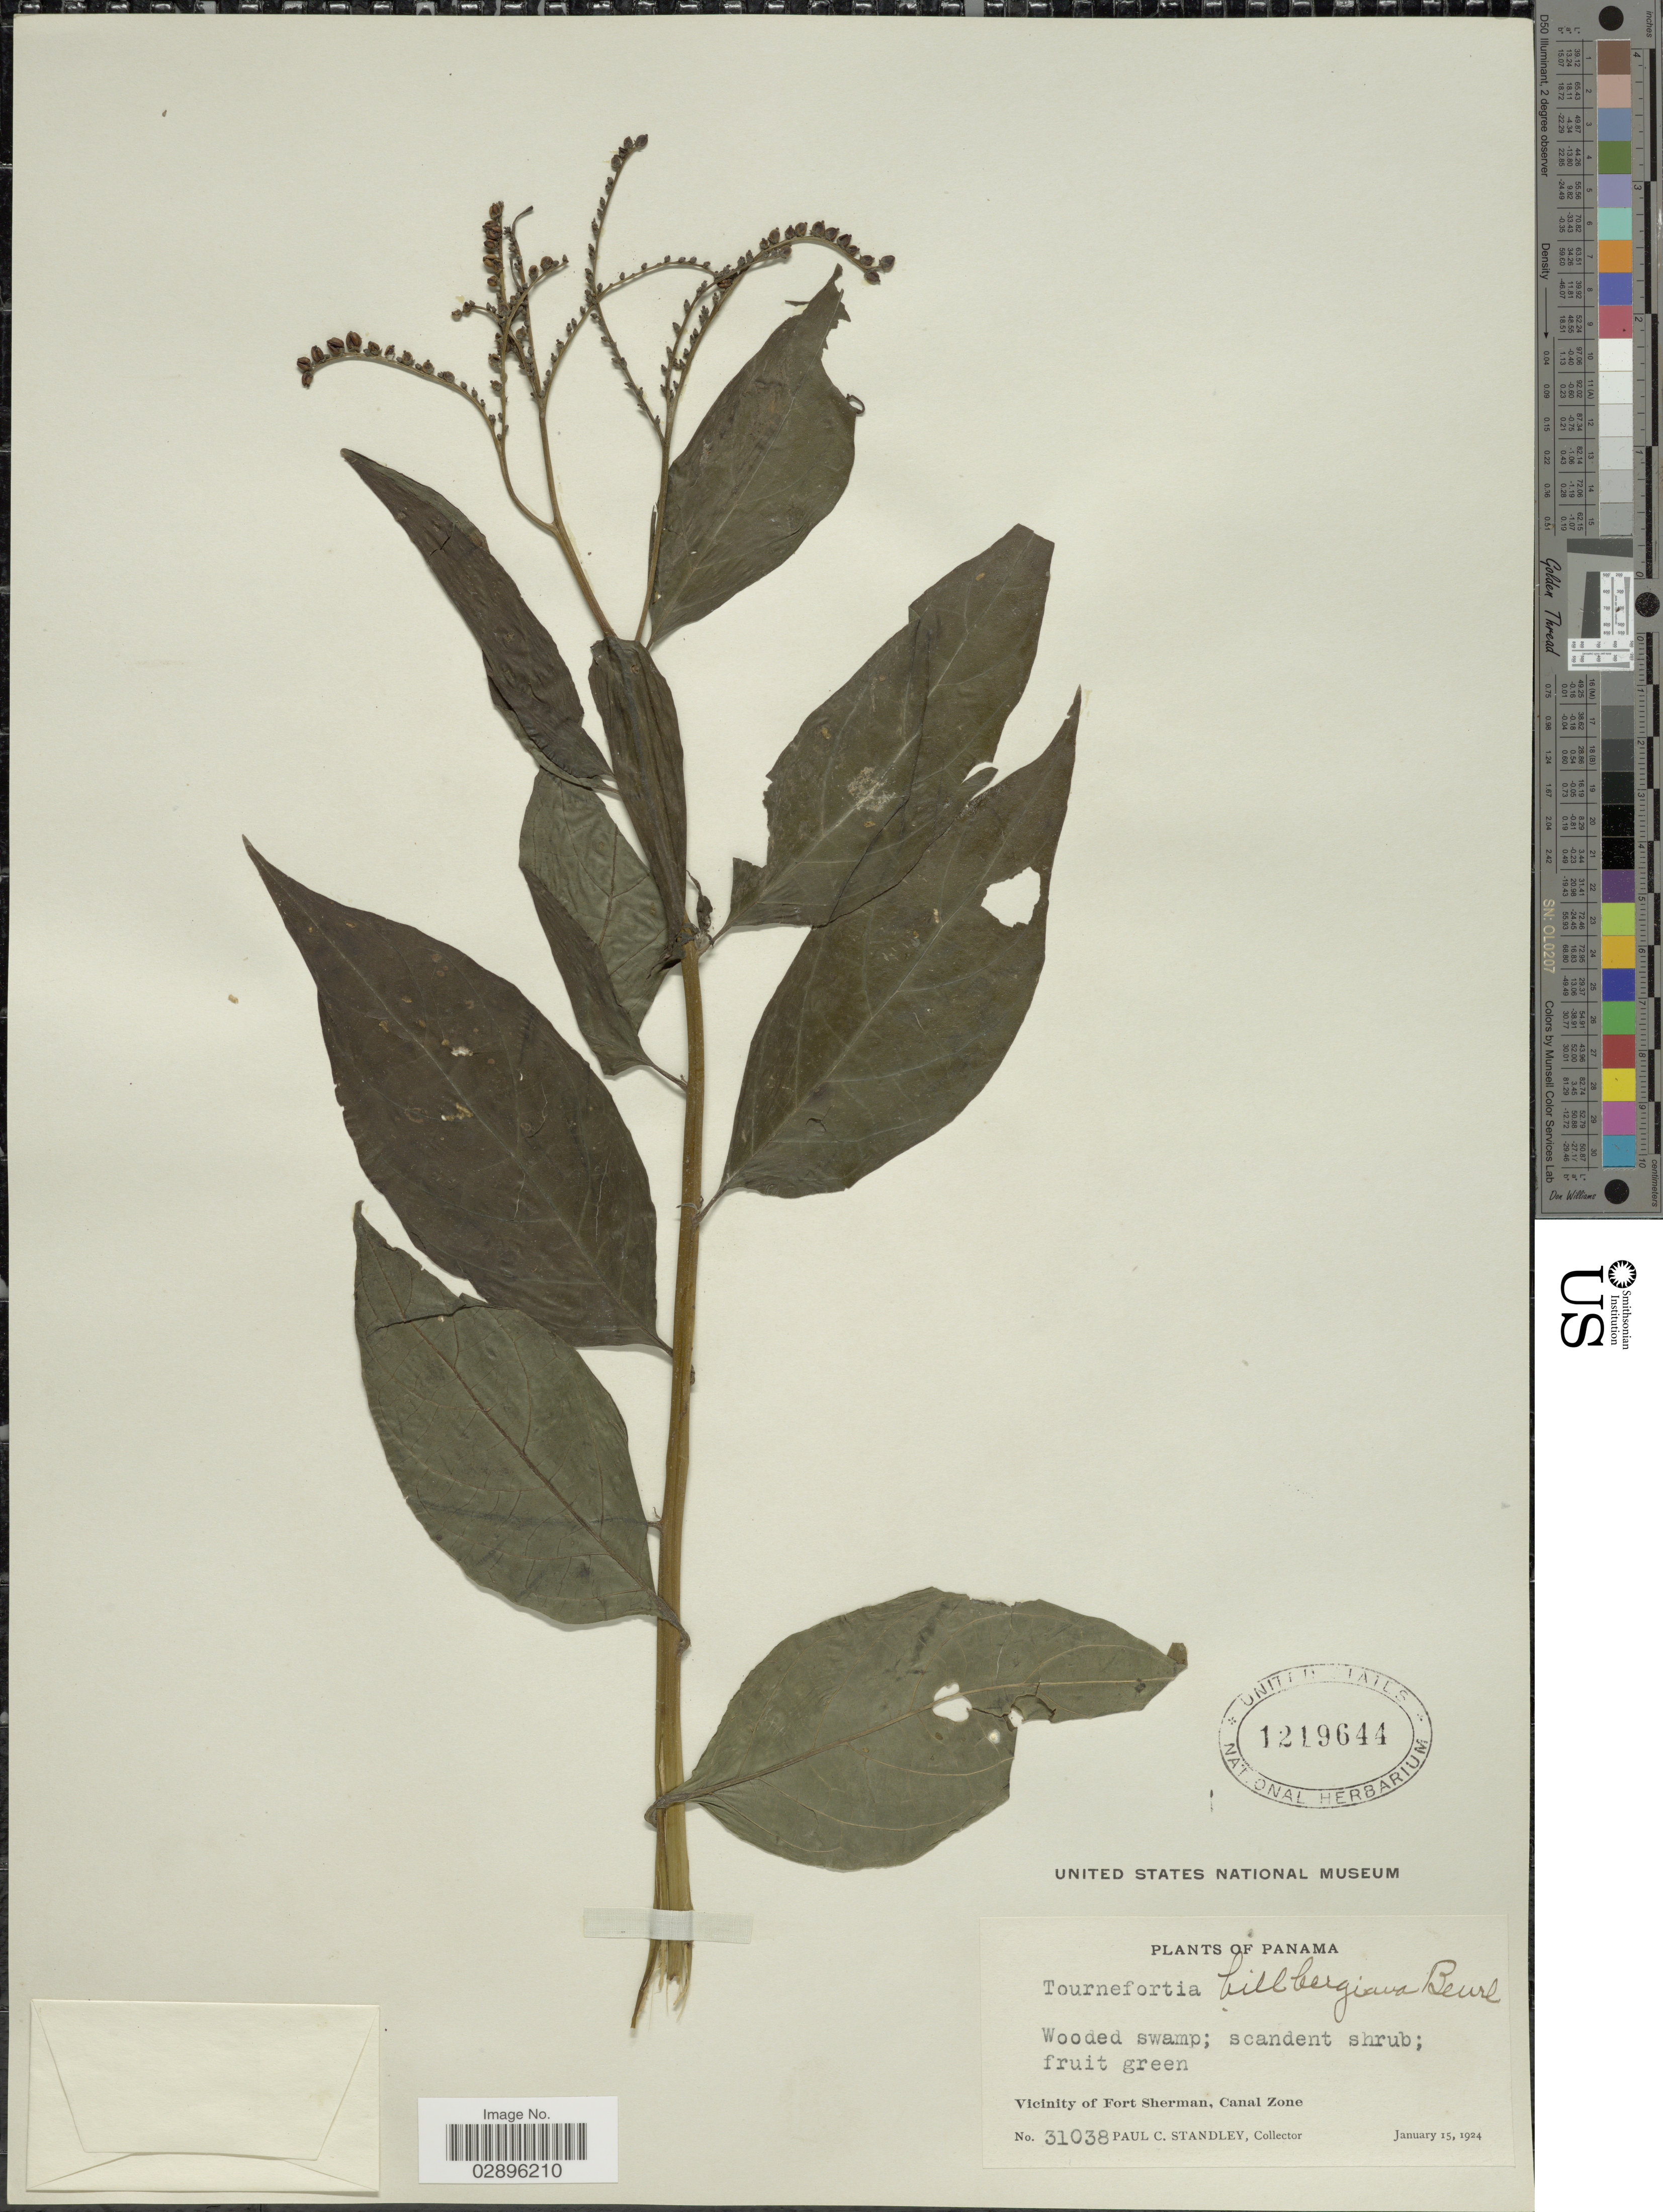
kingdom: Plantae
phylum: Tracheophyta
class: Magnoliopsida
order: Boraginales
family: Heliotropiaceae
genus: Tournefortia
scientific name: Tournefortia angustiflora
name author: Ruiz & Pav.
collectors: P. C. Standley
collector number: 31038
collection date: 1924-01-15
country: Panama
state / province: Colón / Panamá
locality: Vicinity of Fort Sherman, Canal Zone.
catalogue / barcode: US 1219644